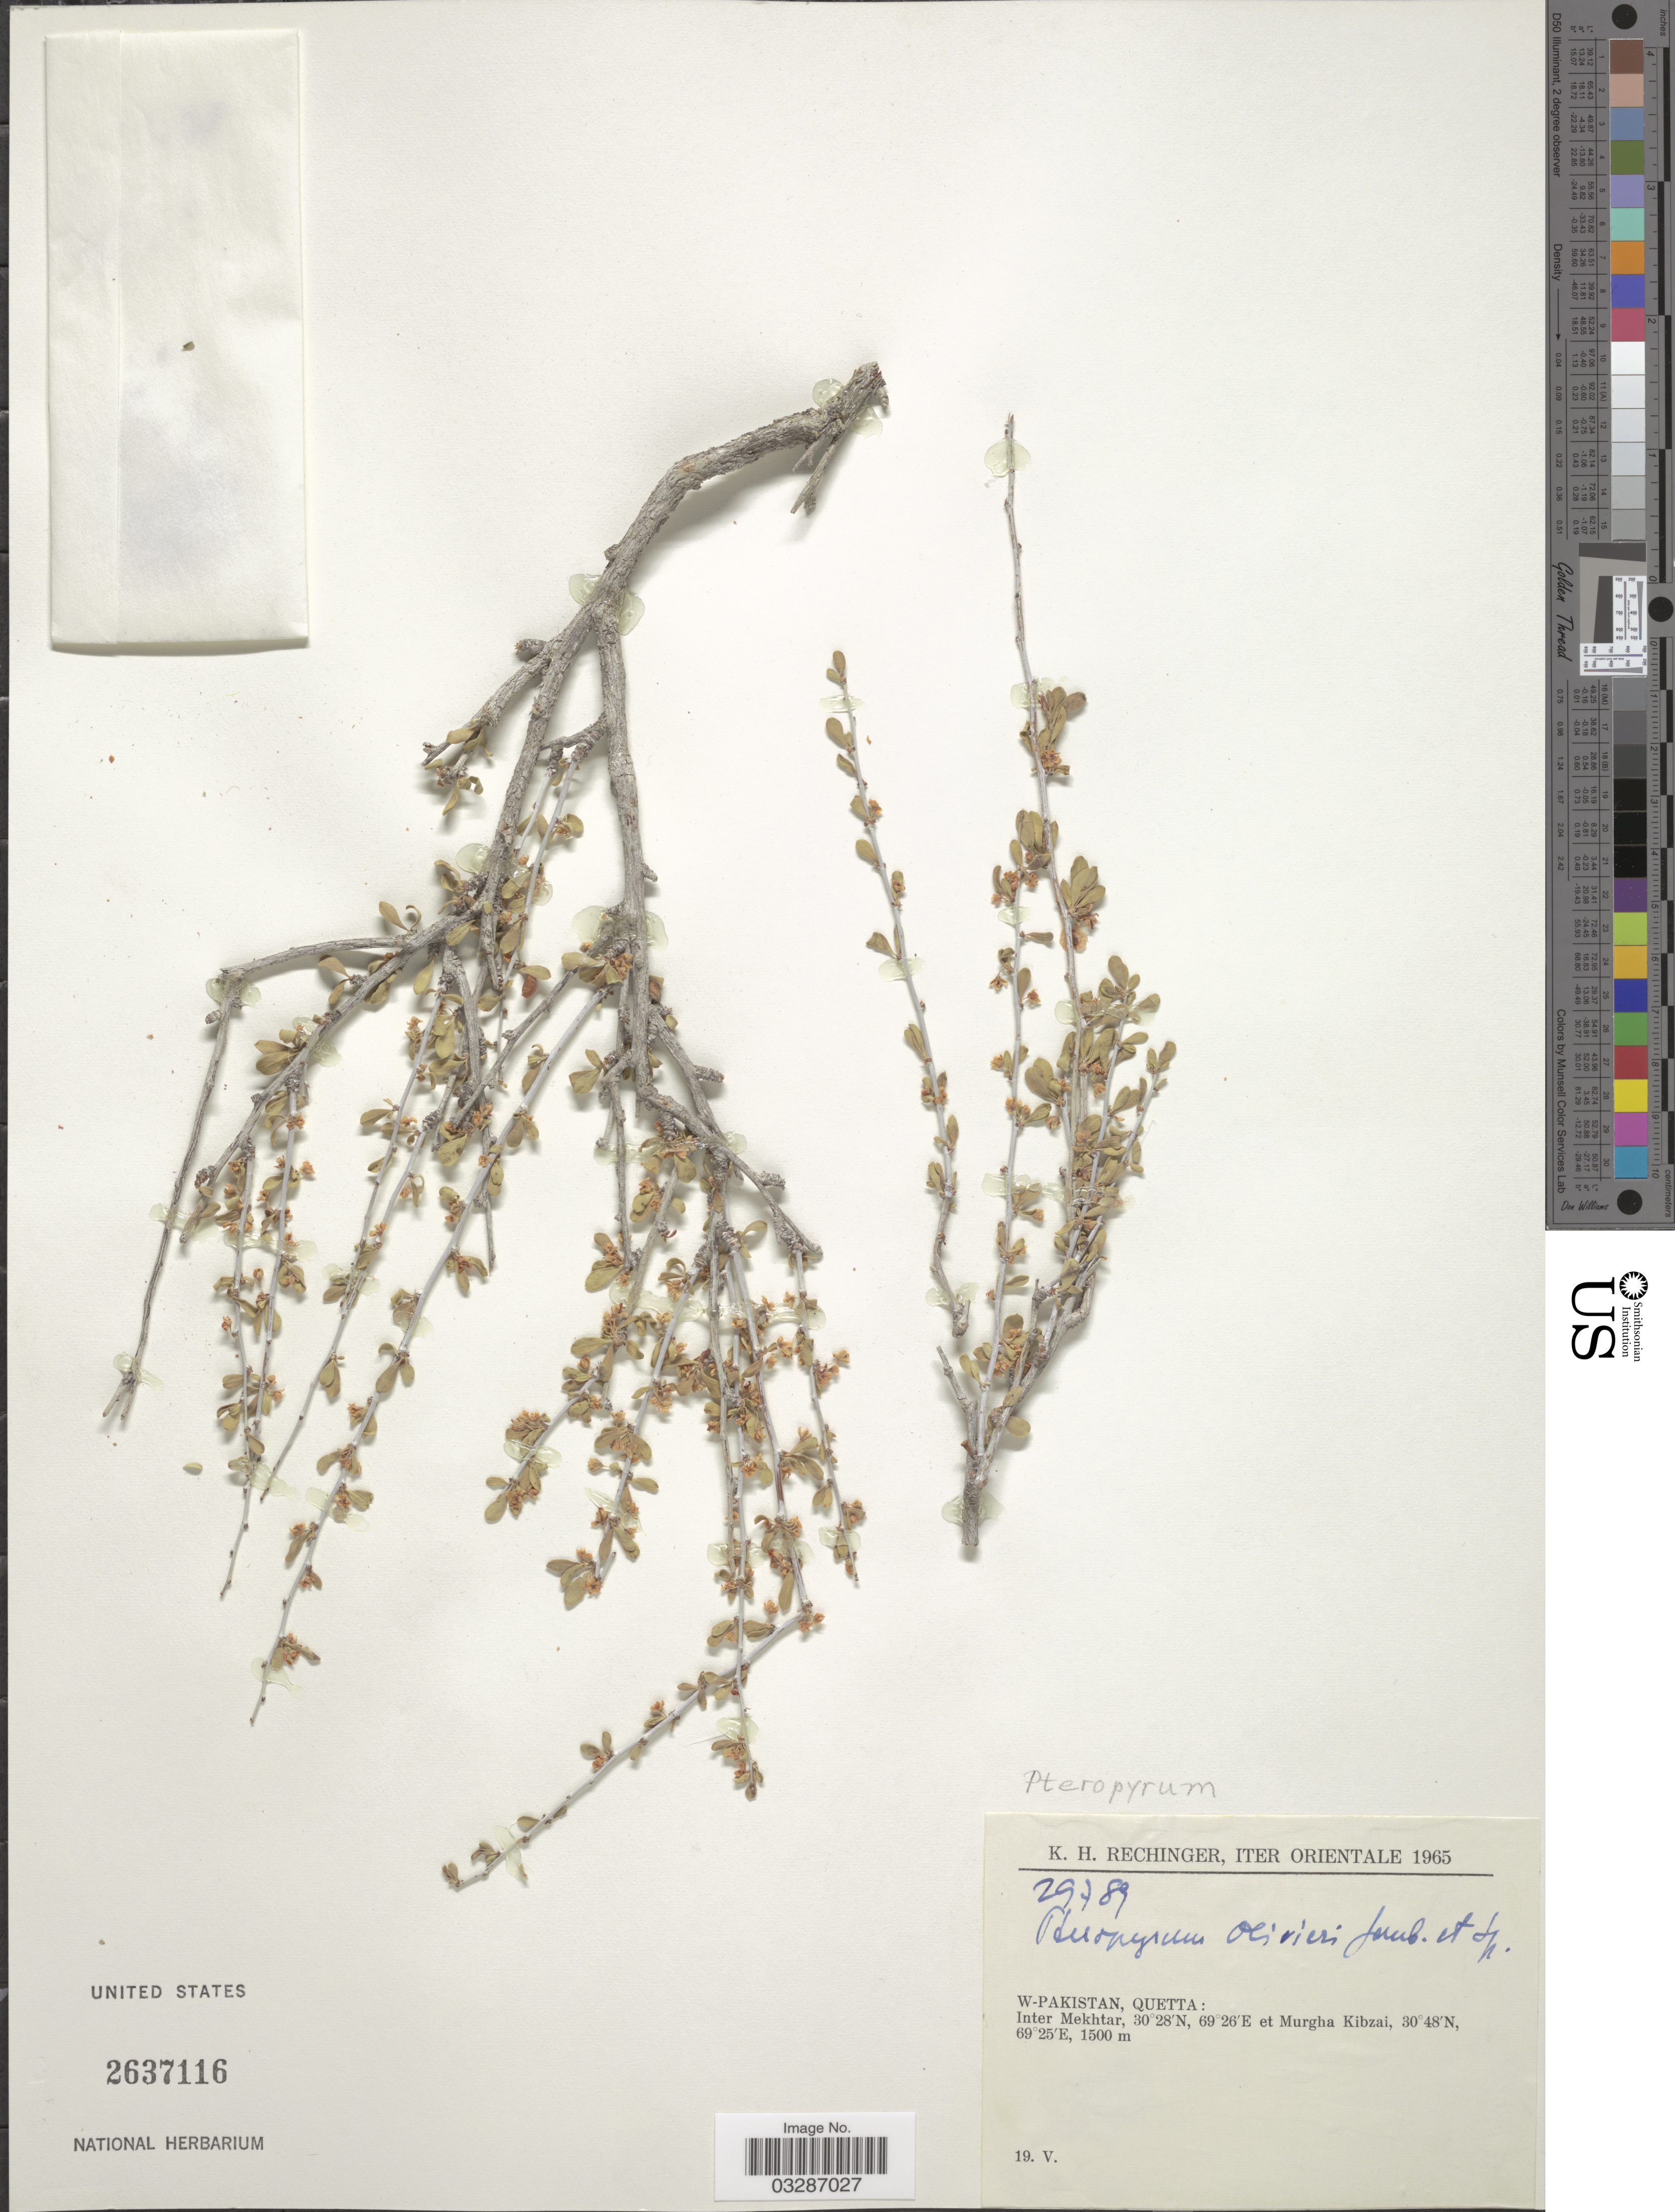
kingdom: Plantae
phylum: Tracheophyta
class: Magnoliopsida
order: Caryophyllales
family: Polygonaceae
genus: Pteropyrum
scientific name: Pteropyrum olivieri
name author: Jaub. & Spach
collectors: K. H. Rechinger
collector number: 29789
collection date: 1965-05-19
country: Pakistan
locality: W-Pakistan, Quetta: Inter Mekhtar et Murgha Kibzai.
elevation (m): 1500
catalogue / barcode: US 2637116